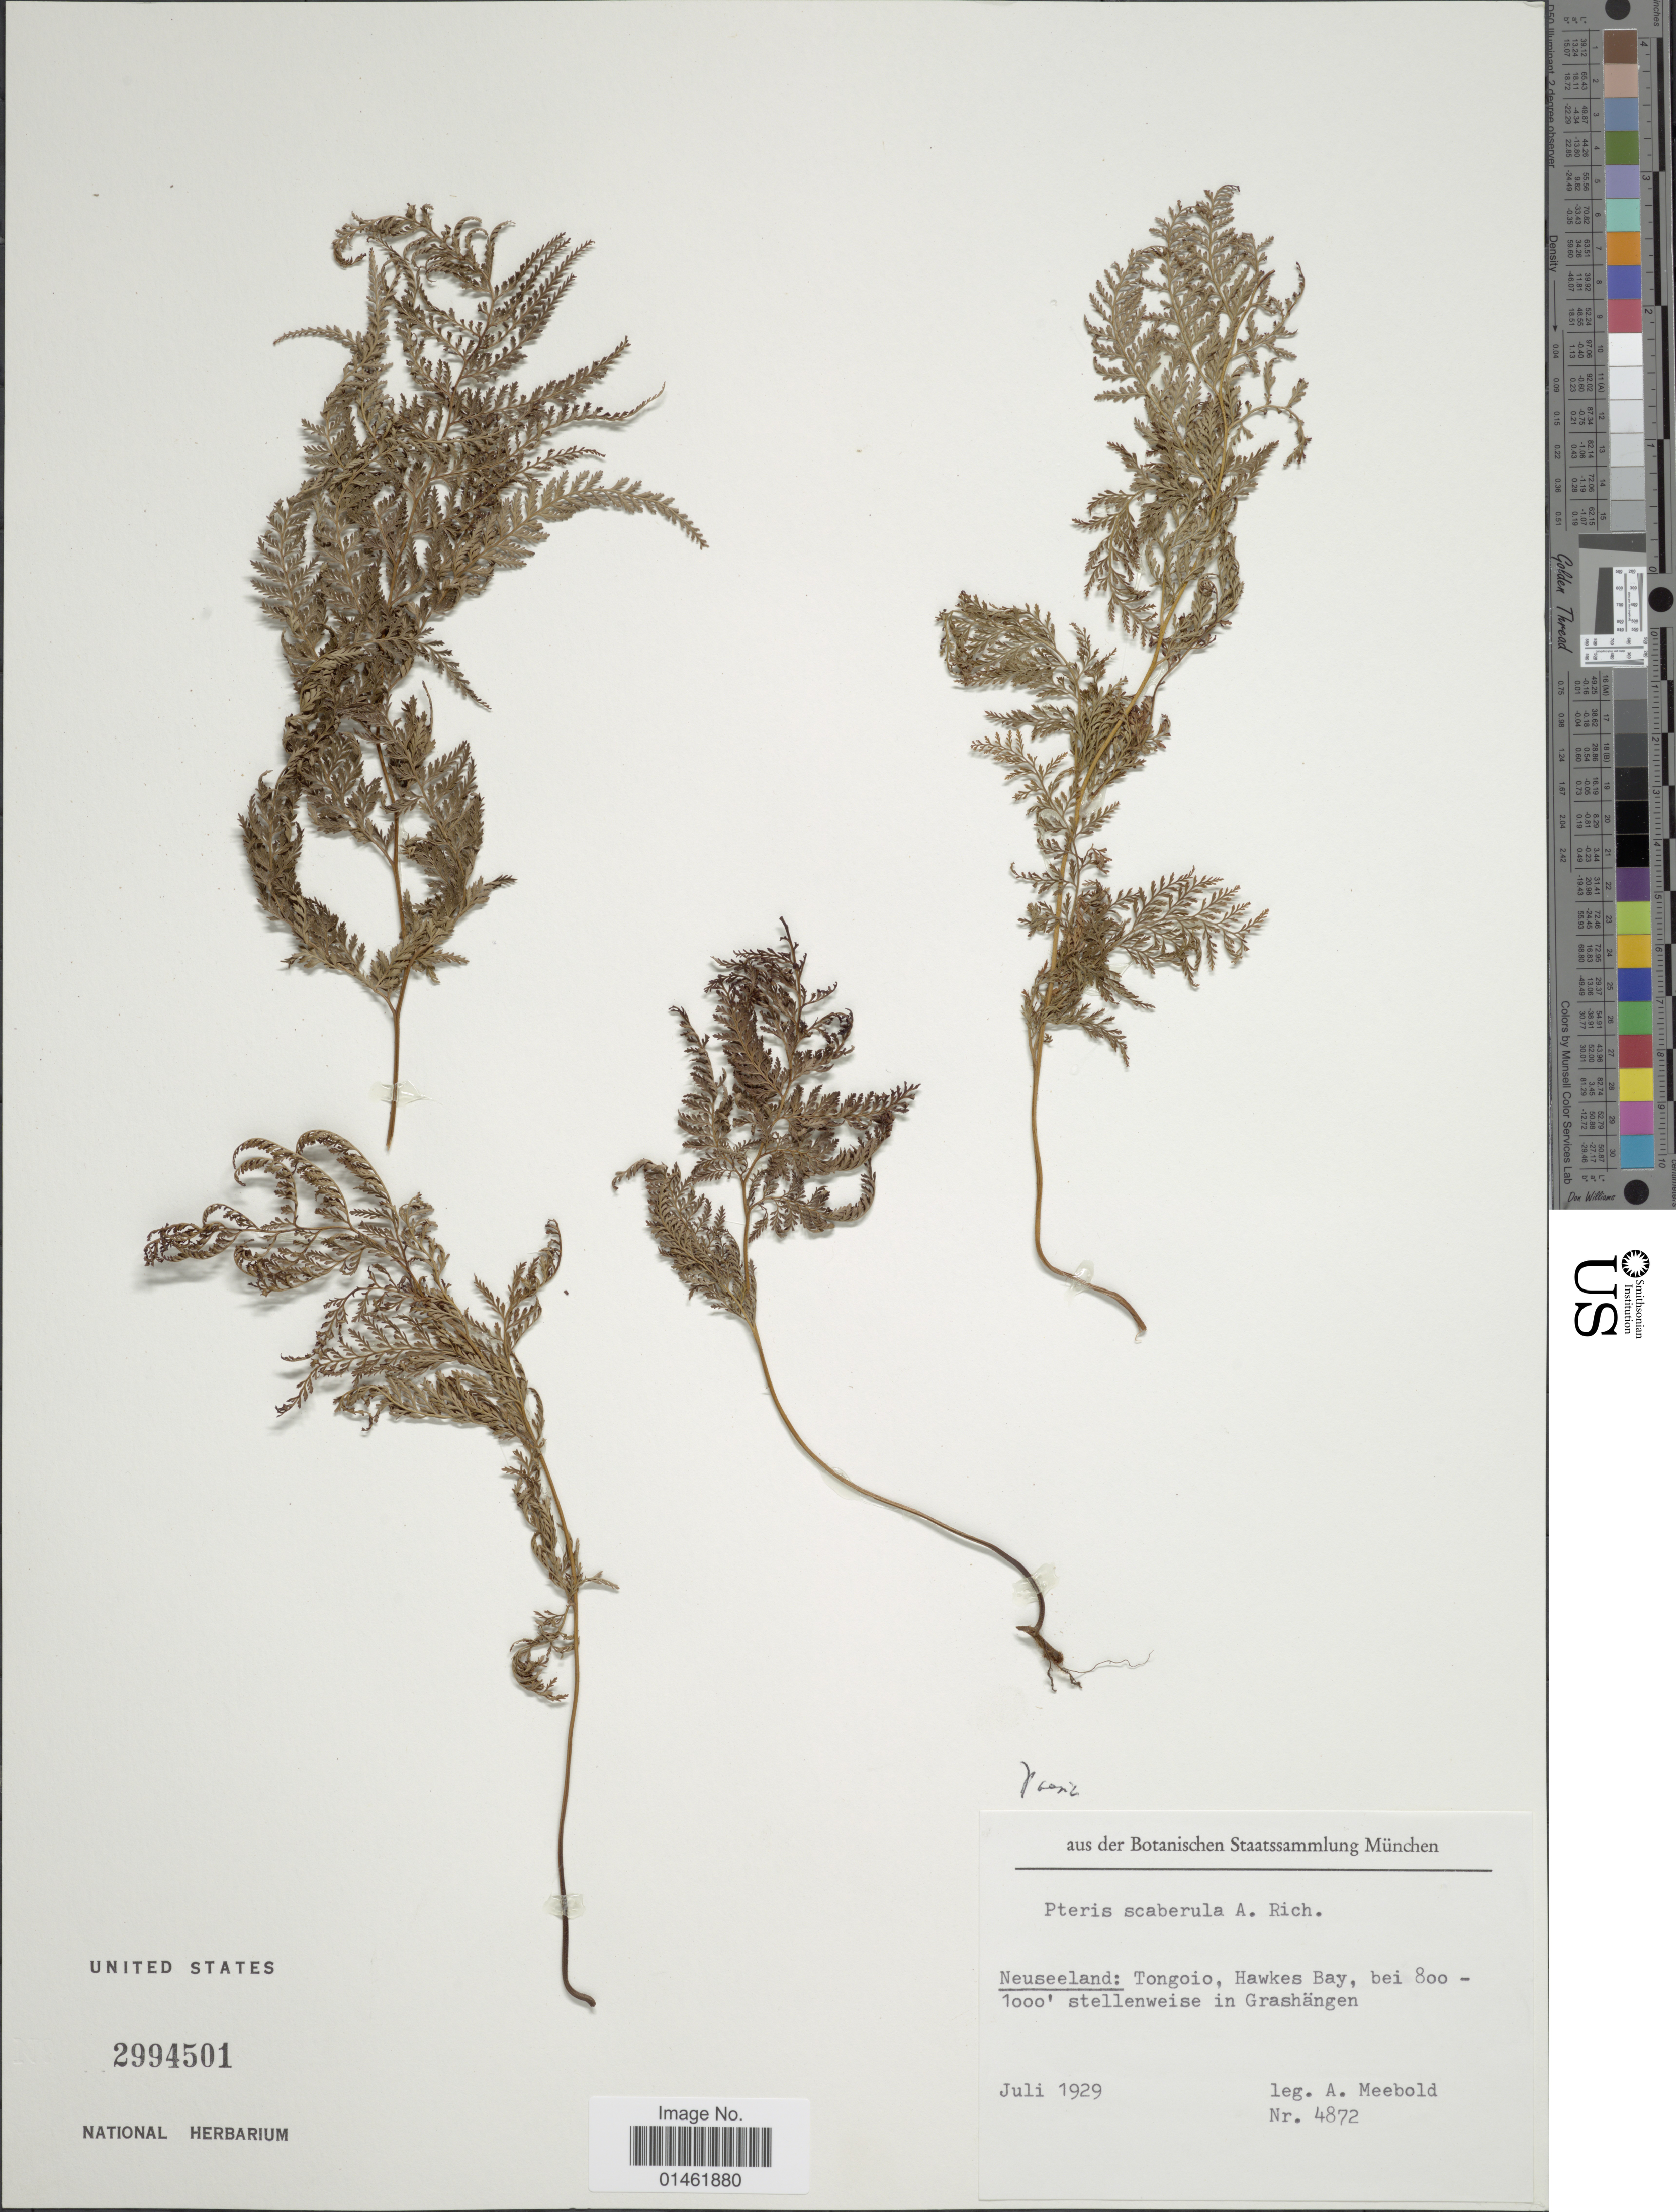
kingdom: Plantae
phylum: Tracheophyta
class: Polypodiopsida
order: Polypodiales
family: Dennstaedtiaceae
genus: Paesia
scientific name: Paesia scaberula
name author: Kuhn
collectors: A. Meebold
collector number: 4872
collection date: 1929-07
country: New Zealand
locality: Neuseeland: Tongoio, Hawkes Bay,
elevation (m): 244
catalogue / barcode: US 2994501